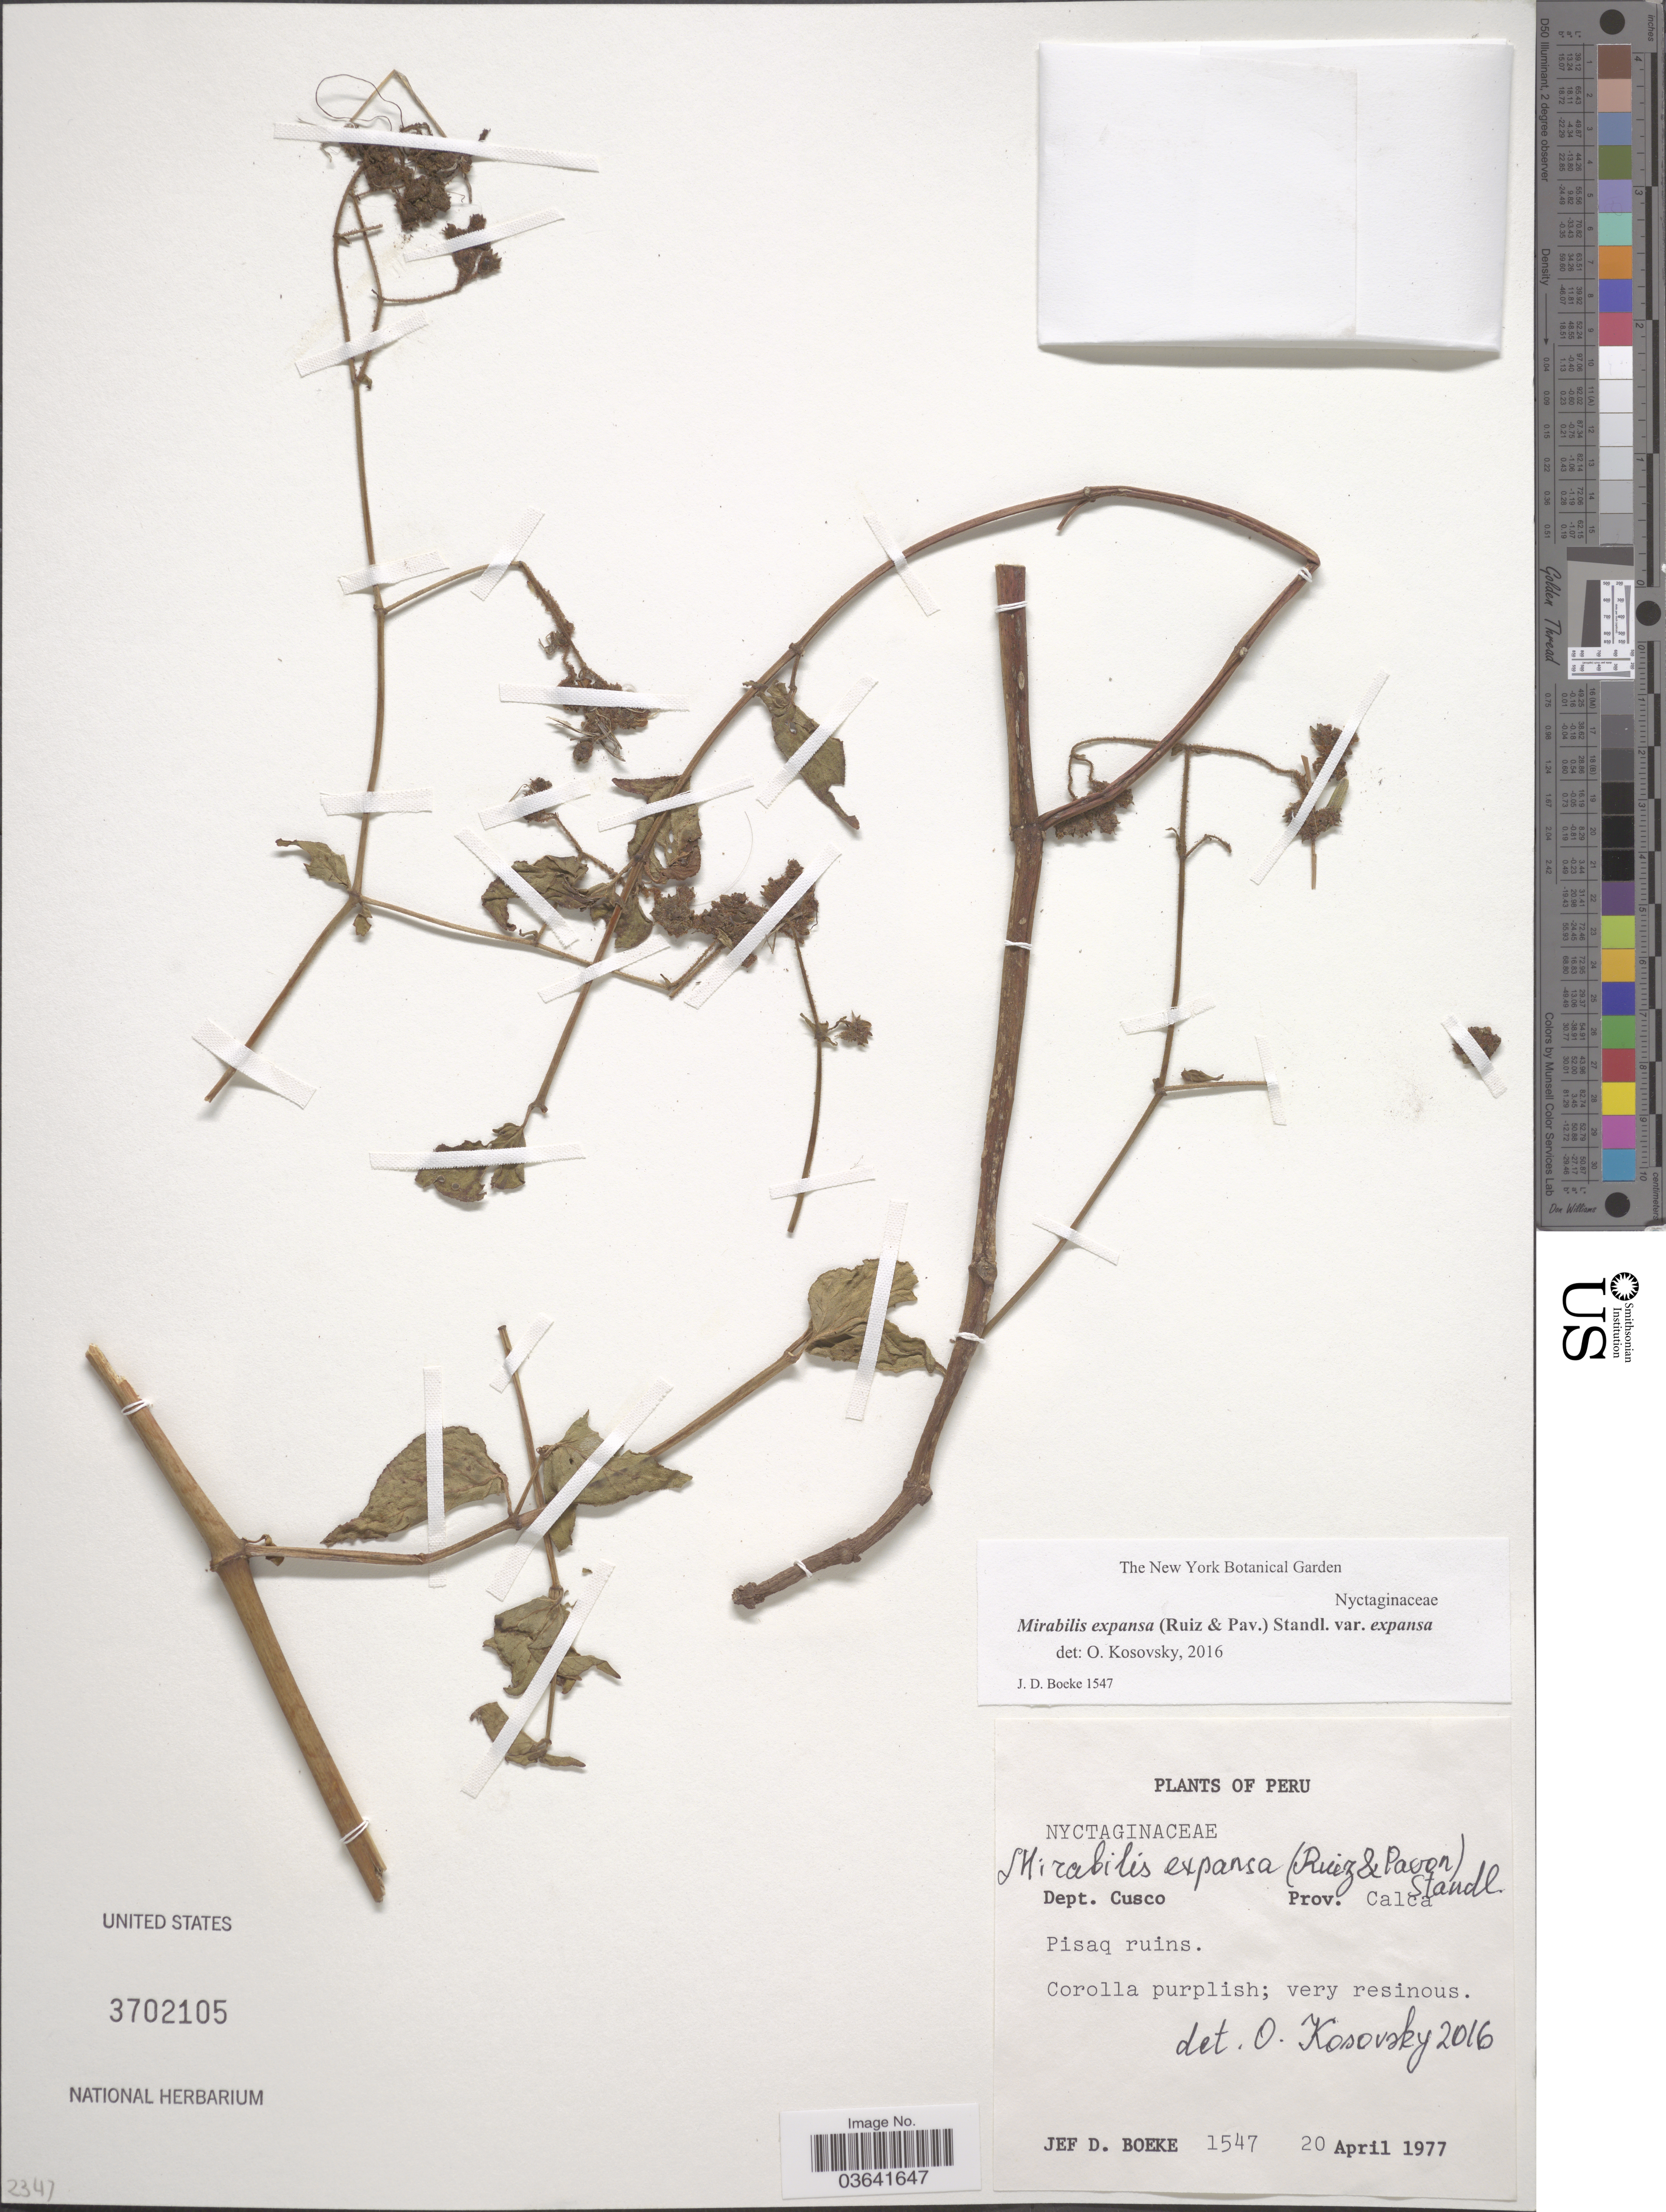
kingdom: Plantae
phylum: Tracheophyta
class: Magnoliopsida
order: Caryophyllales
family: Nyctaginaceae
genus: Mirabilis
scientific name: Mirabilis expansa var. expansa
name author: (Ruiz & Pav.) Standl.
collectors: J. Boeke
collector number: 1547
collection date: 1977-04-20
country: Peru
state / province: Cusco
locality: Dept. Cusco. Prov. Calca. Pisaq ruins.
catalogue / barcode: US 3702105